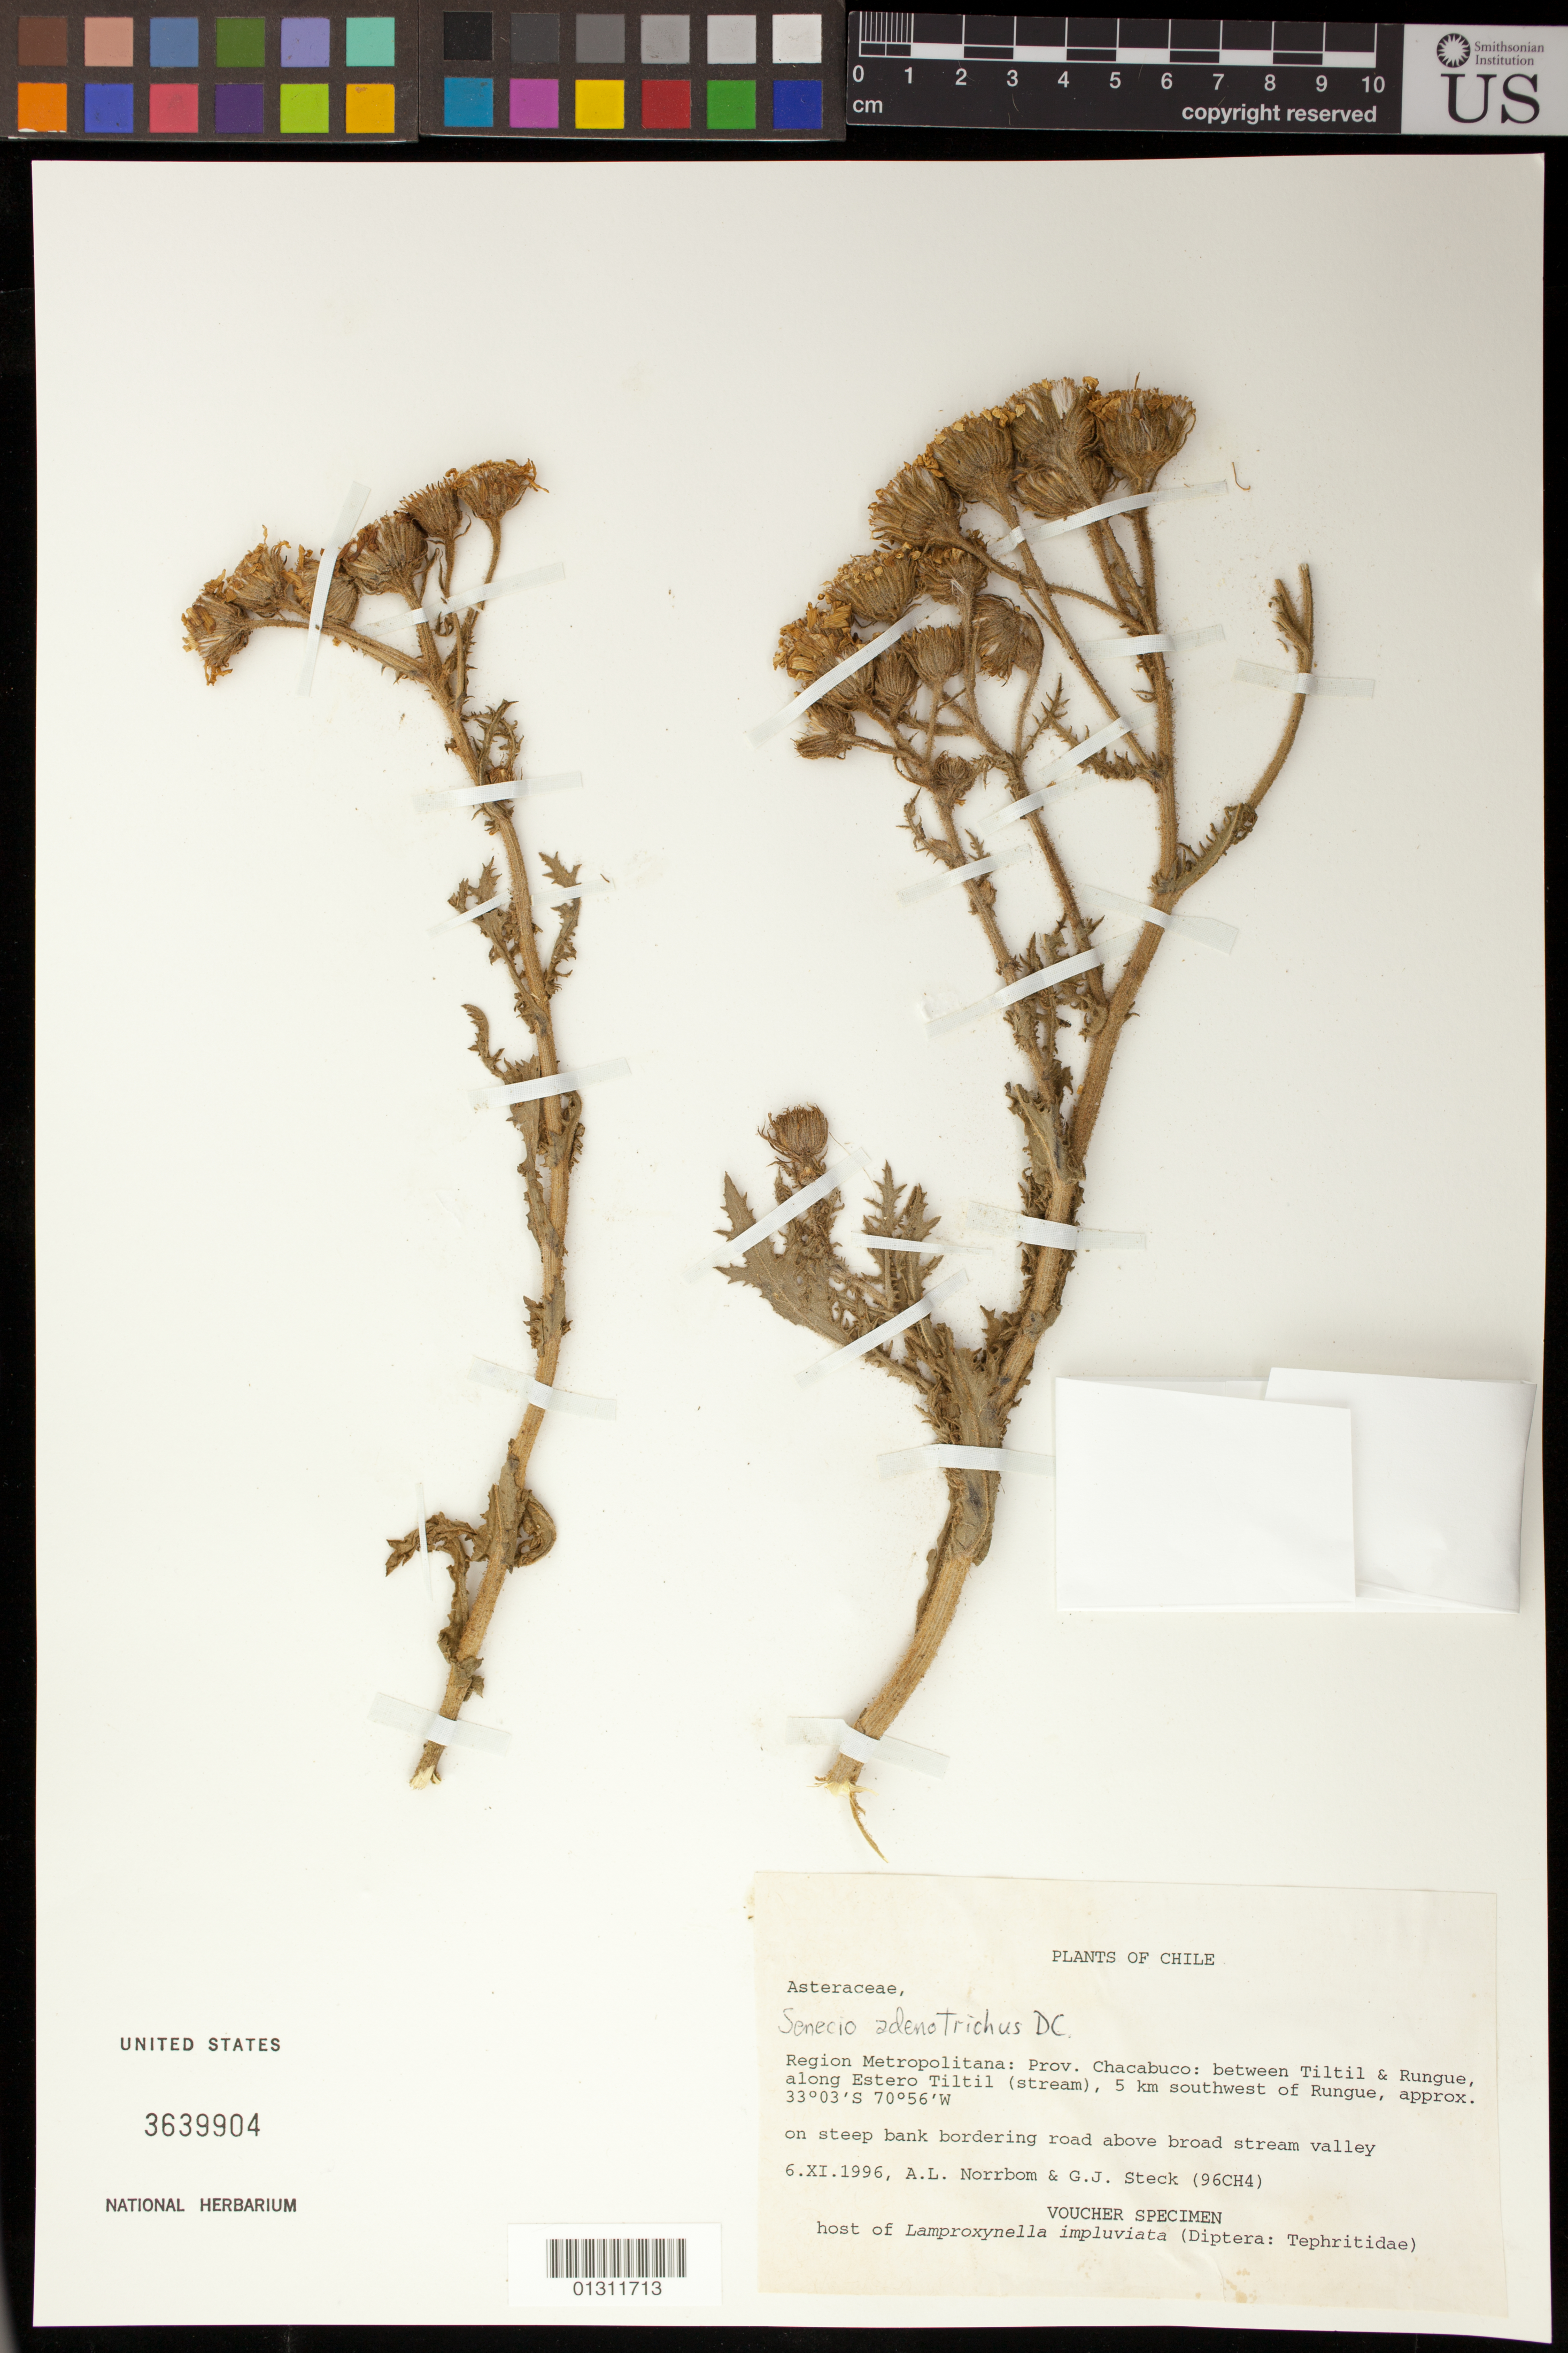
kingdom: Plantae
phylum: Tracheophyta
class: Magnoliopsida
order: Asterales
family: Asteraceae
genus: Senecio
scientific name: Senecio adenotrichius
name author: DC.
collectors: A. L. Norrbom & G. Steck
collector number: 96CH4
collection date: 1996-11-06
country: Chile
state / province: Región Metropolitana (RM)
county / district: Chacabuco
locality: between Tiltil and Rungue, along EsteroTiltil, 5 km SW of Rungue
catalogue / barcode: US 3639904